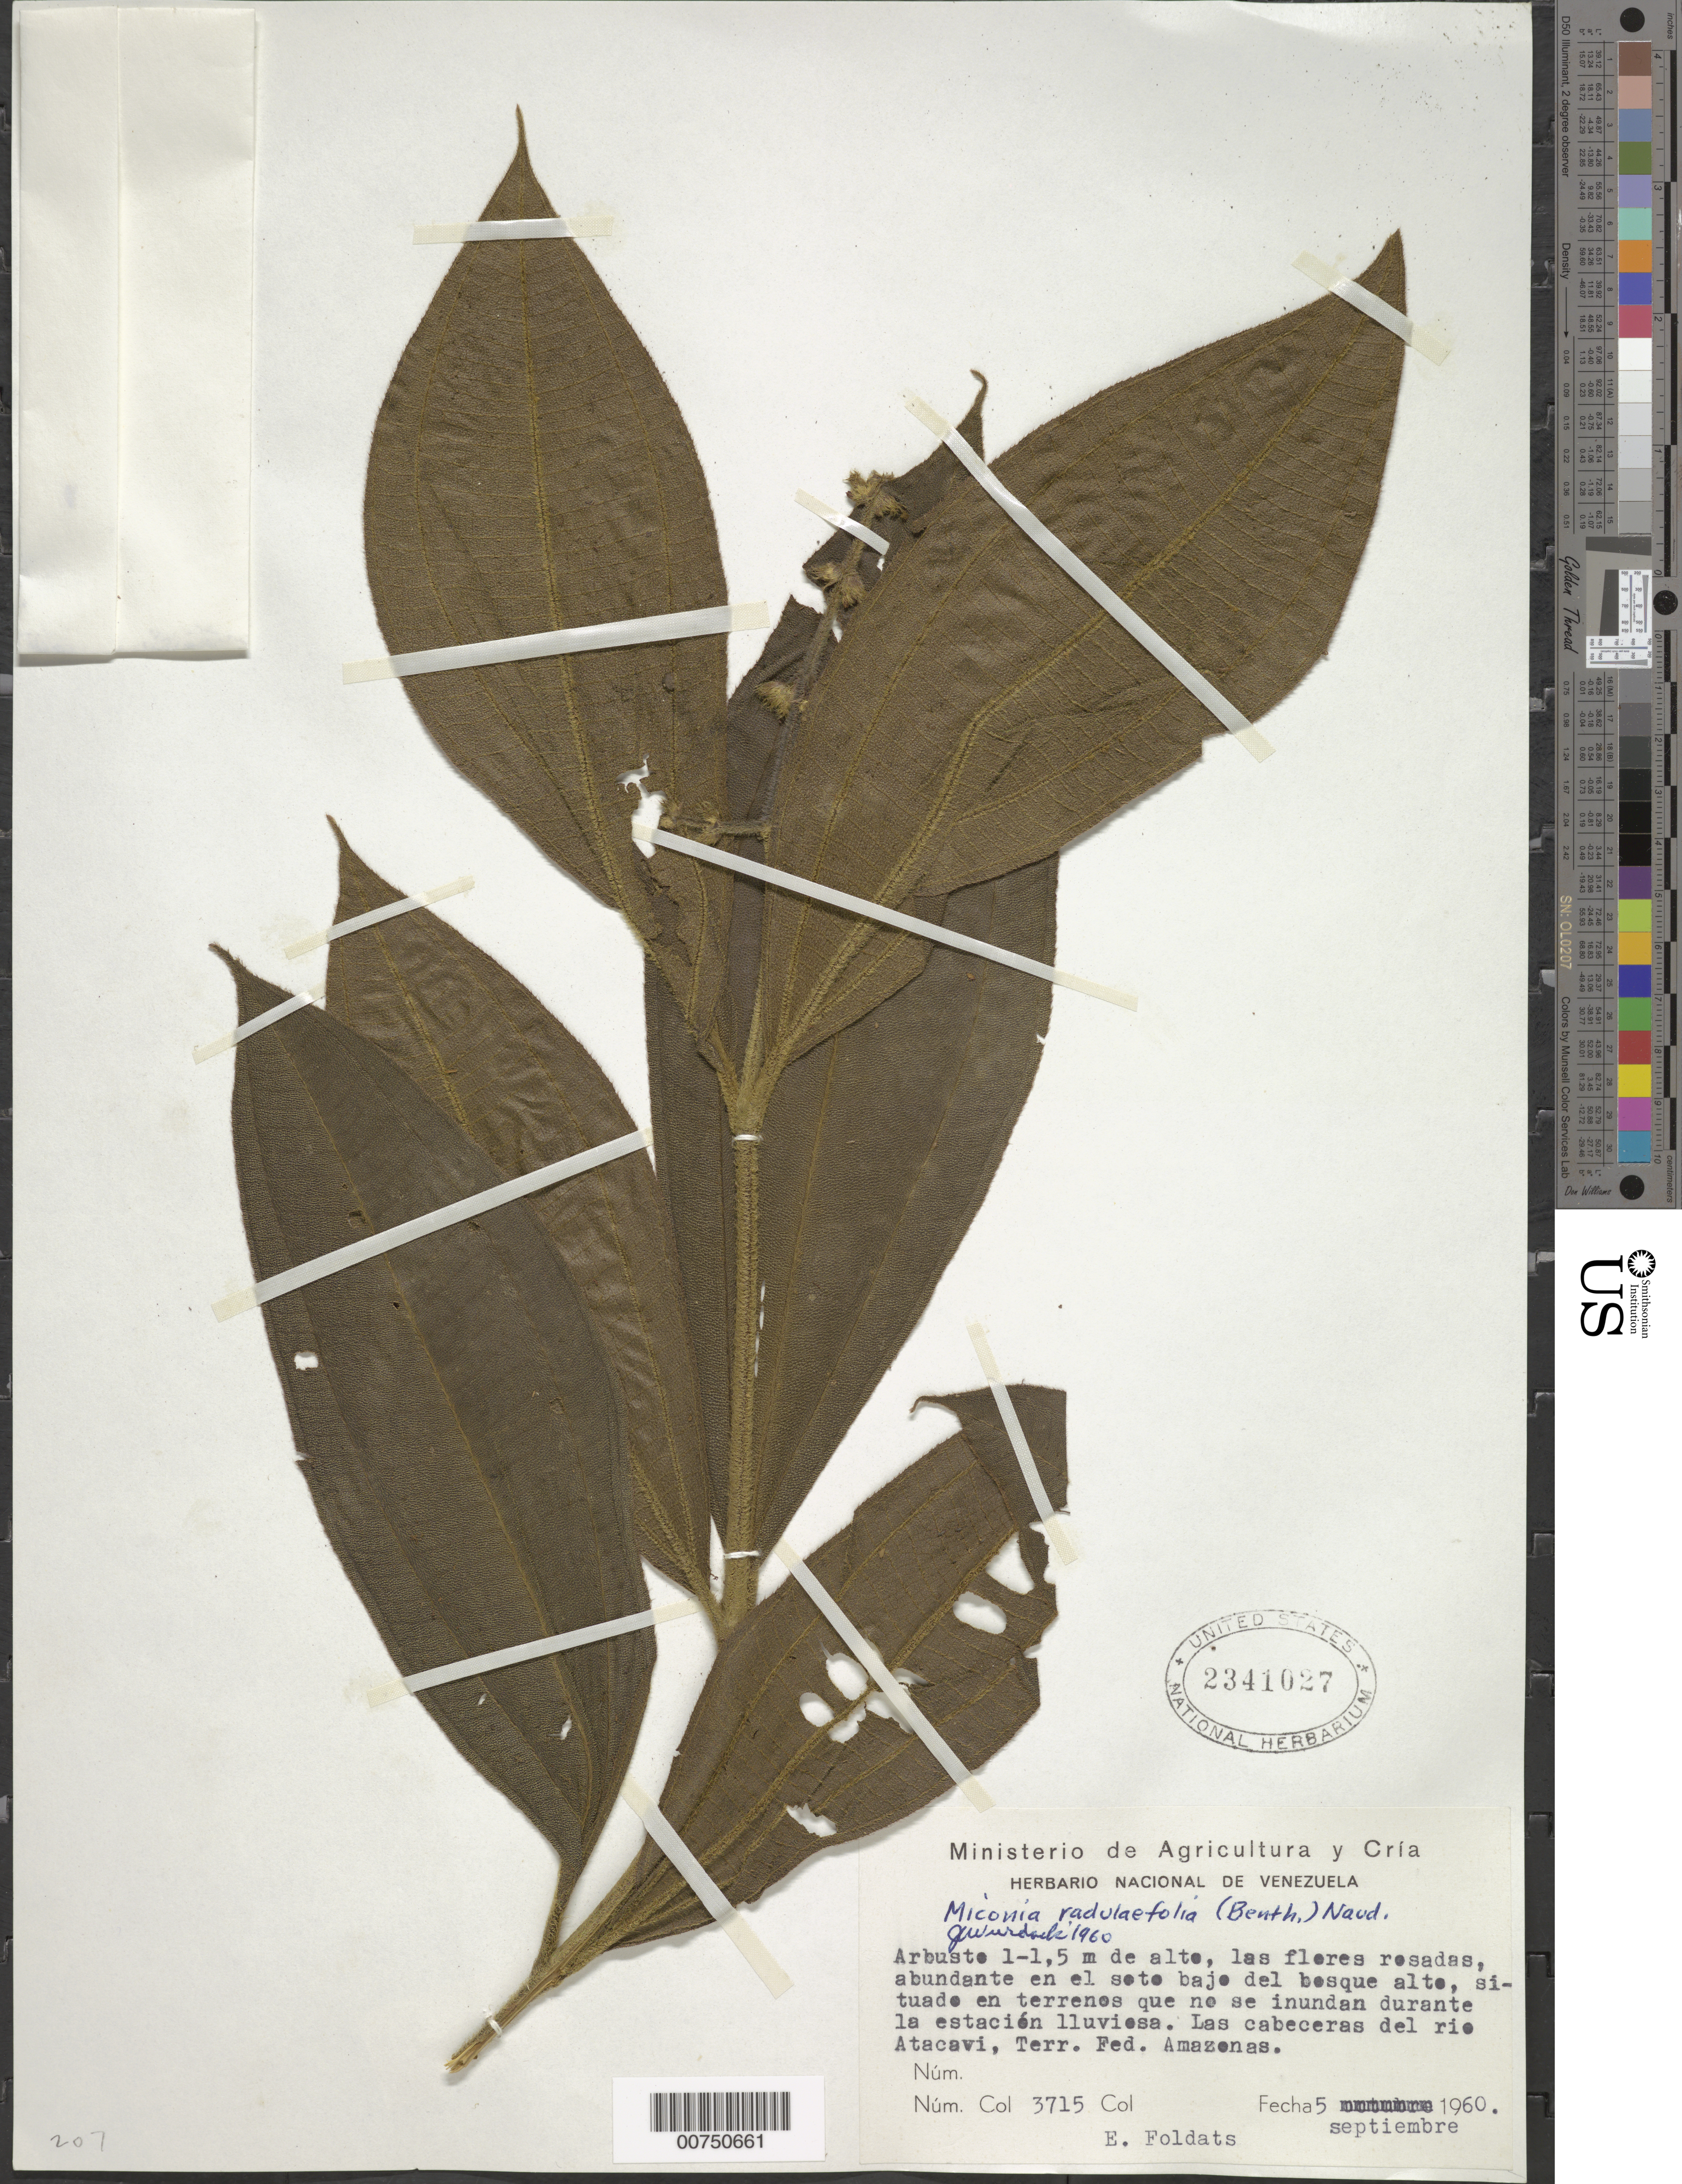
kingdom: Plantae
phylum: Tracheophyta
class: Magnoliopsida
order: Myrtales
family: Melastomataceae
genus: Miconia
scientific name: Miconia radulifolia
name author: (Benth.) Naudin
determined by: Wurdack, John J., (US), US (UNITED STATES)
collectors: E. Foldats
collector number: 3715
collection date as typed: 5-Sep-60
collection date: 1960-09-05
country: Venezuela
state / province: Amazonas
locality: Río Atacavi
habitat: Soto bajo del bosque alto, situado en terrenos que n se inundan durante la estacion lluviosaa; cabeceras del rio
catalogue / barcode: US 2341027